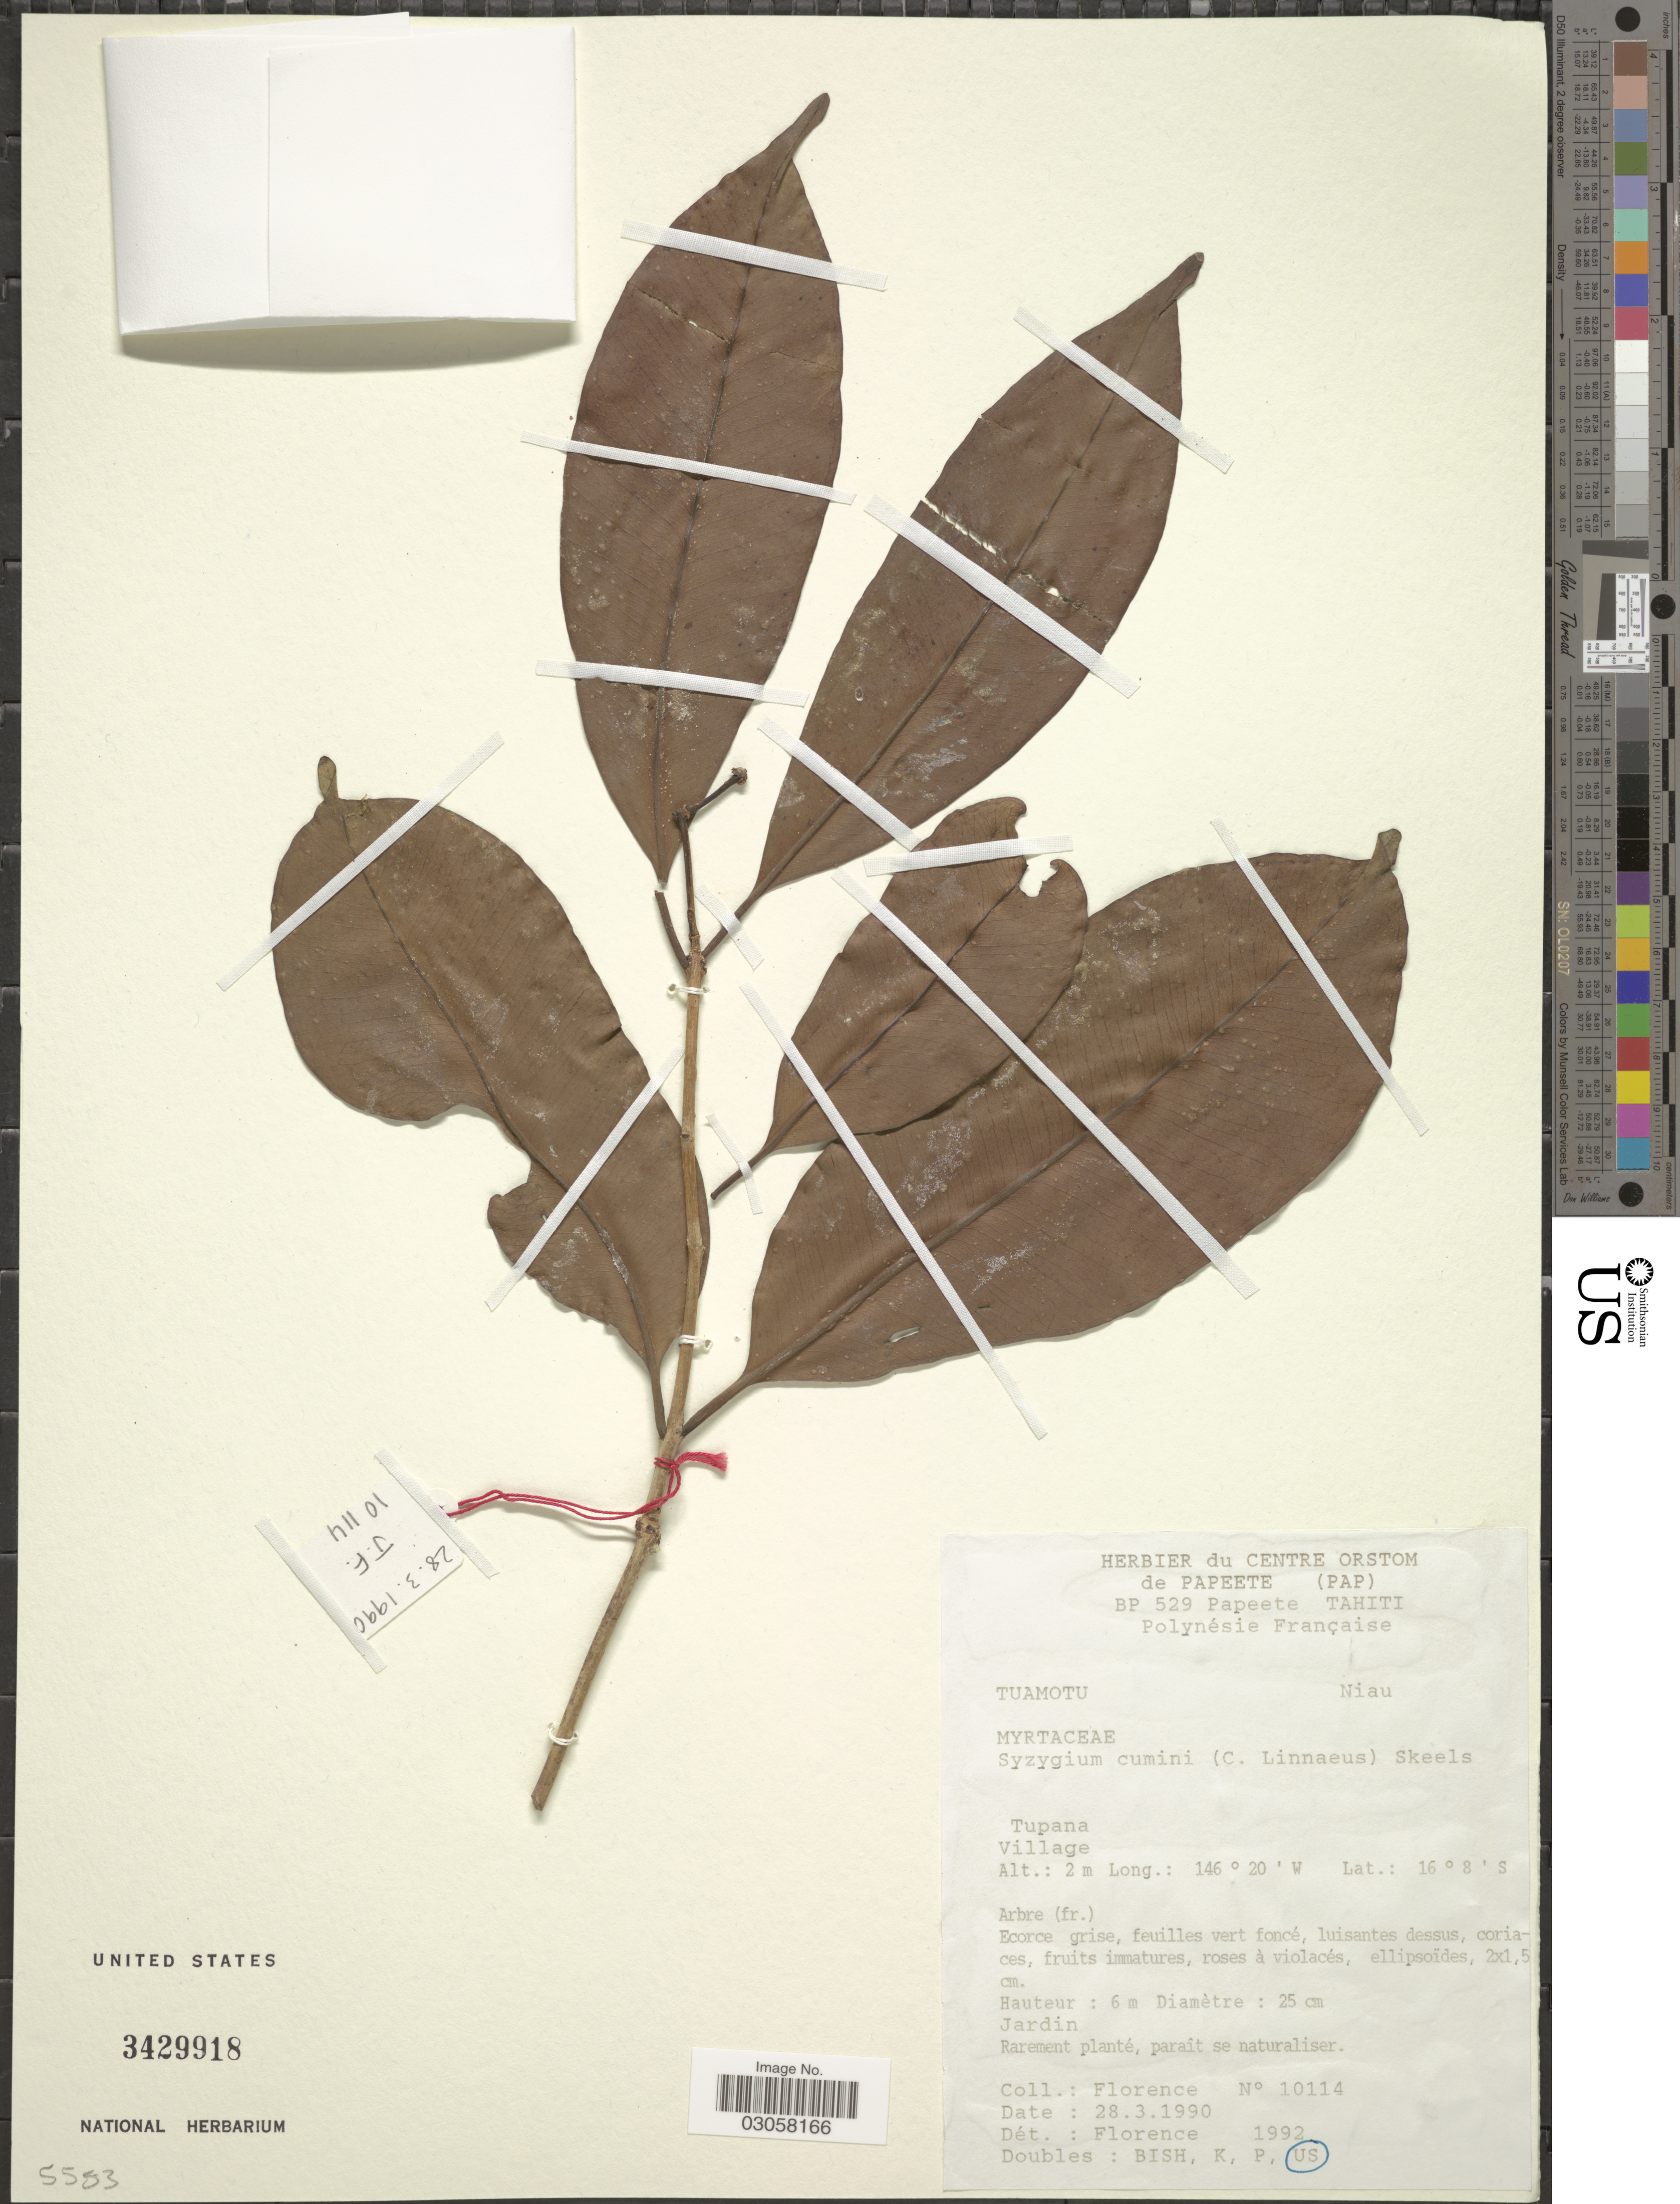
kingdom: Plantae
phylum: Tracheophyta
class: Magnoliopsida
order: Myrtales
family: Myrtaceae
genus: Syzygium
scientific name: Syzygium cumini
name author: (L.) Skeels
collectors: -. Florence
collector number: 10114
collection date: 1990-03-28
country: French Polynesia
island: Niau Atoll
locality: Polynésie Française. Tuamotu. Niau. Tupana Village.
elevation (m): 2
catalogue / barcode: US 3429918